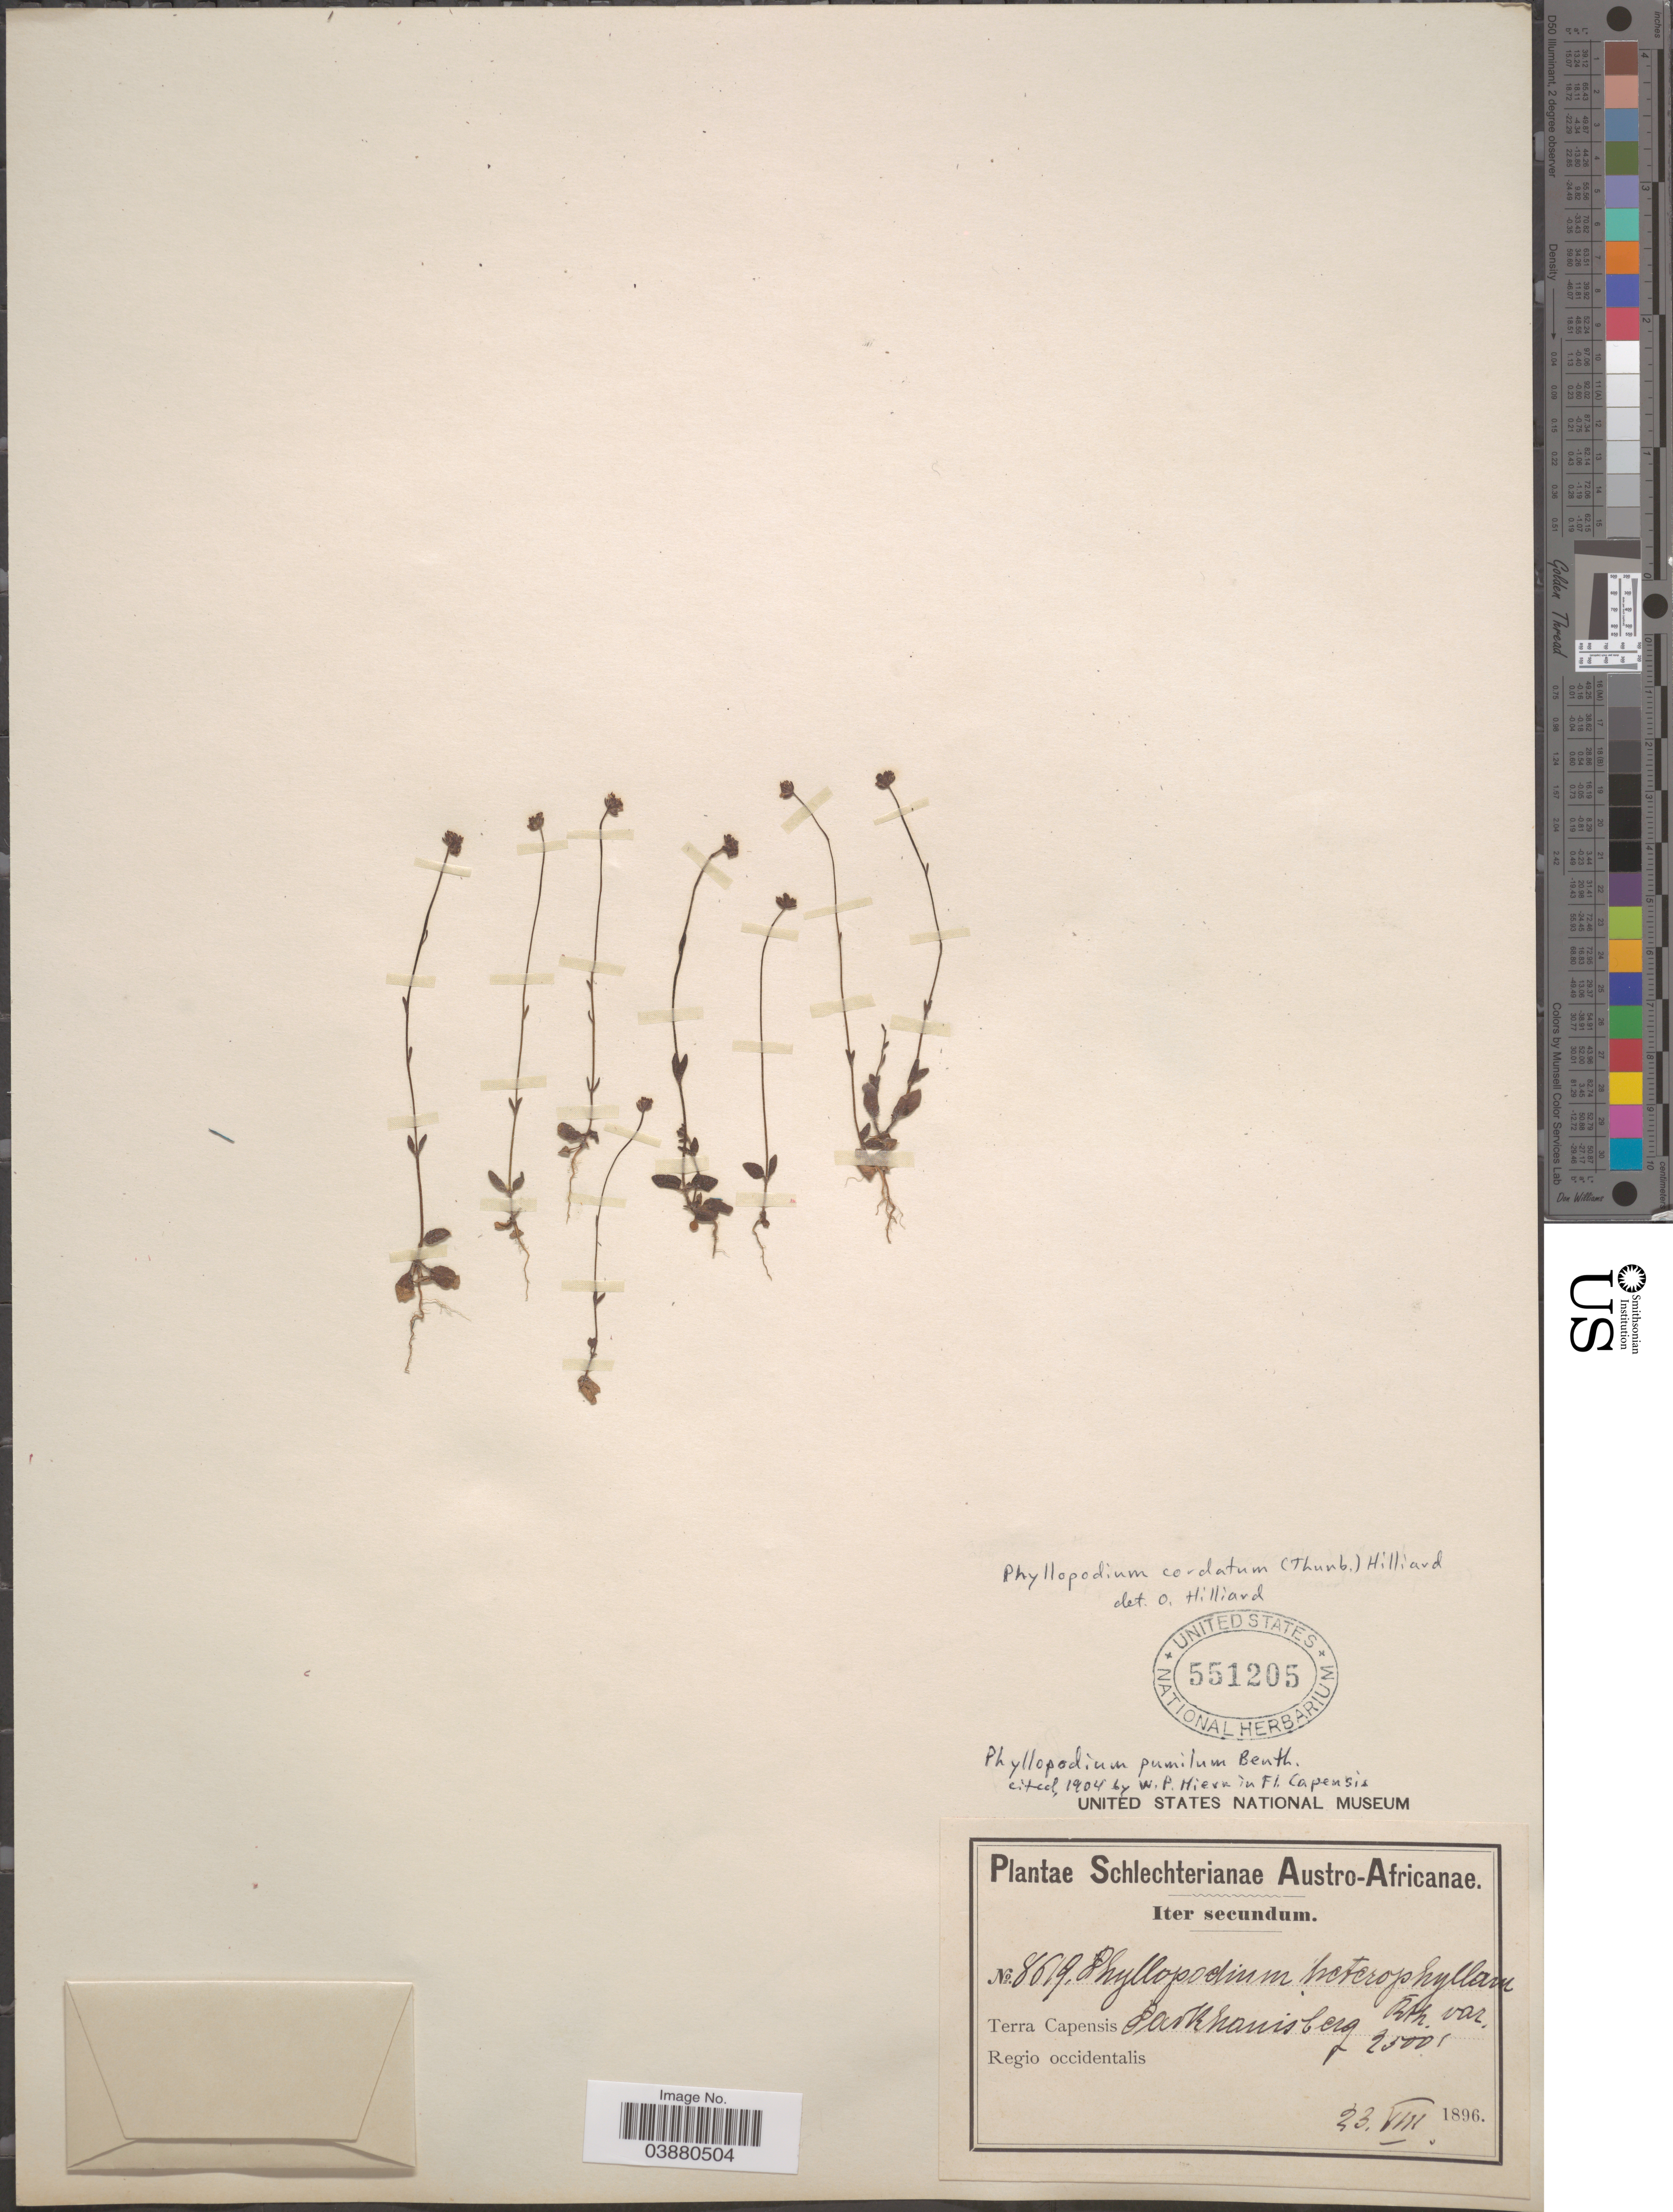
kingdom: Plantae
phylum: Tracheophyta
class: Magnoliopsida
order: Lamiales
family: Scrophulariaceae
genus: Phyllopodium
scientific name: Phyllopodium cordatum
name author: (E. Mey.) Hilliard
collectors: Schlechter, --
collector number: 8619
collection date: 1896-08-23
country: South Africa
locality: Austro-Africanae. Terra Capensis. Parkharrisberg. Regio occidentalis.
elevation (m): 762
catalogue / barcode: US 551205